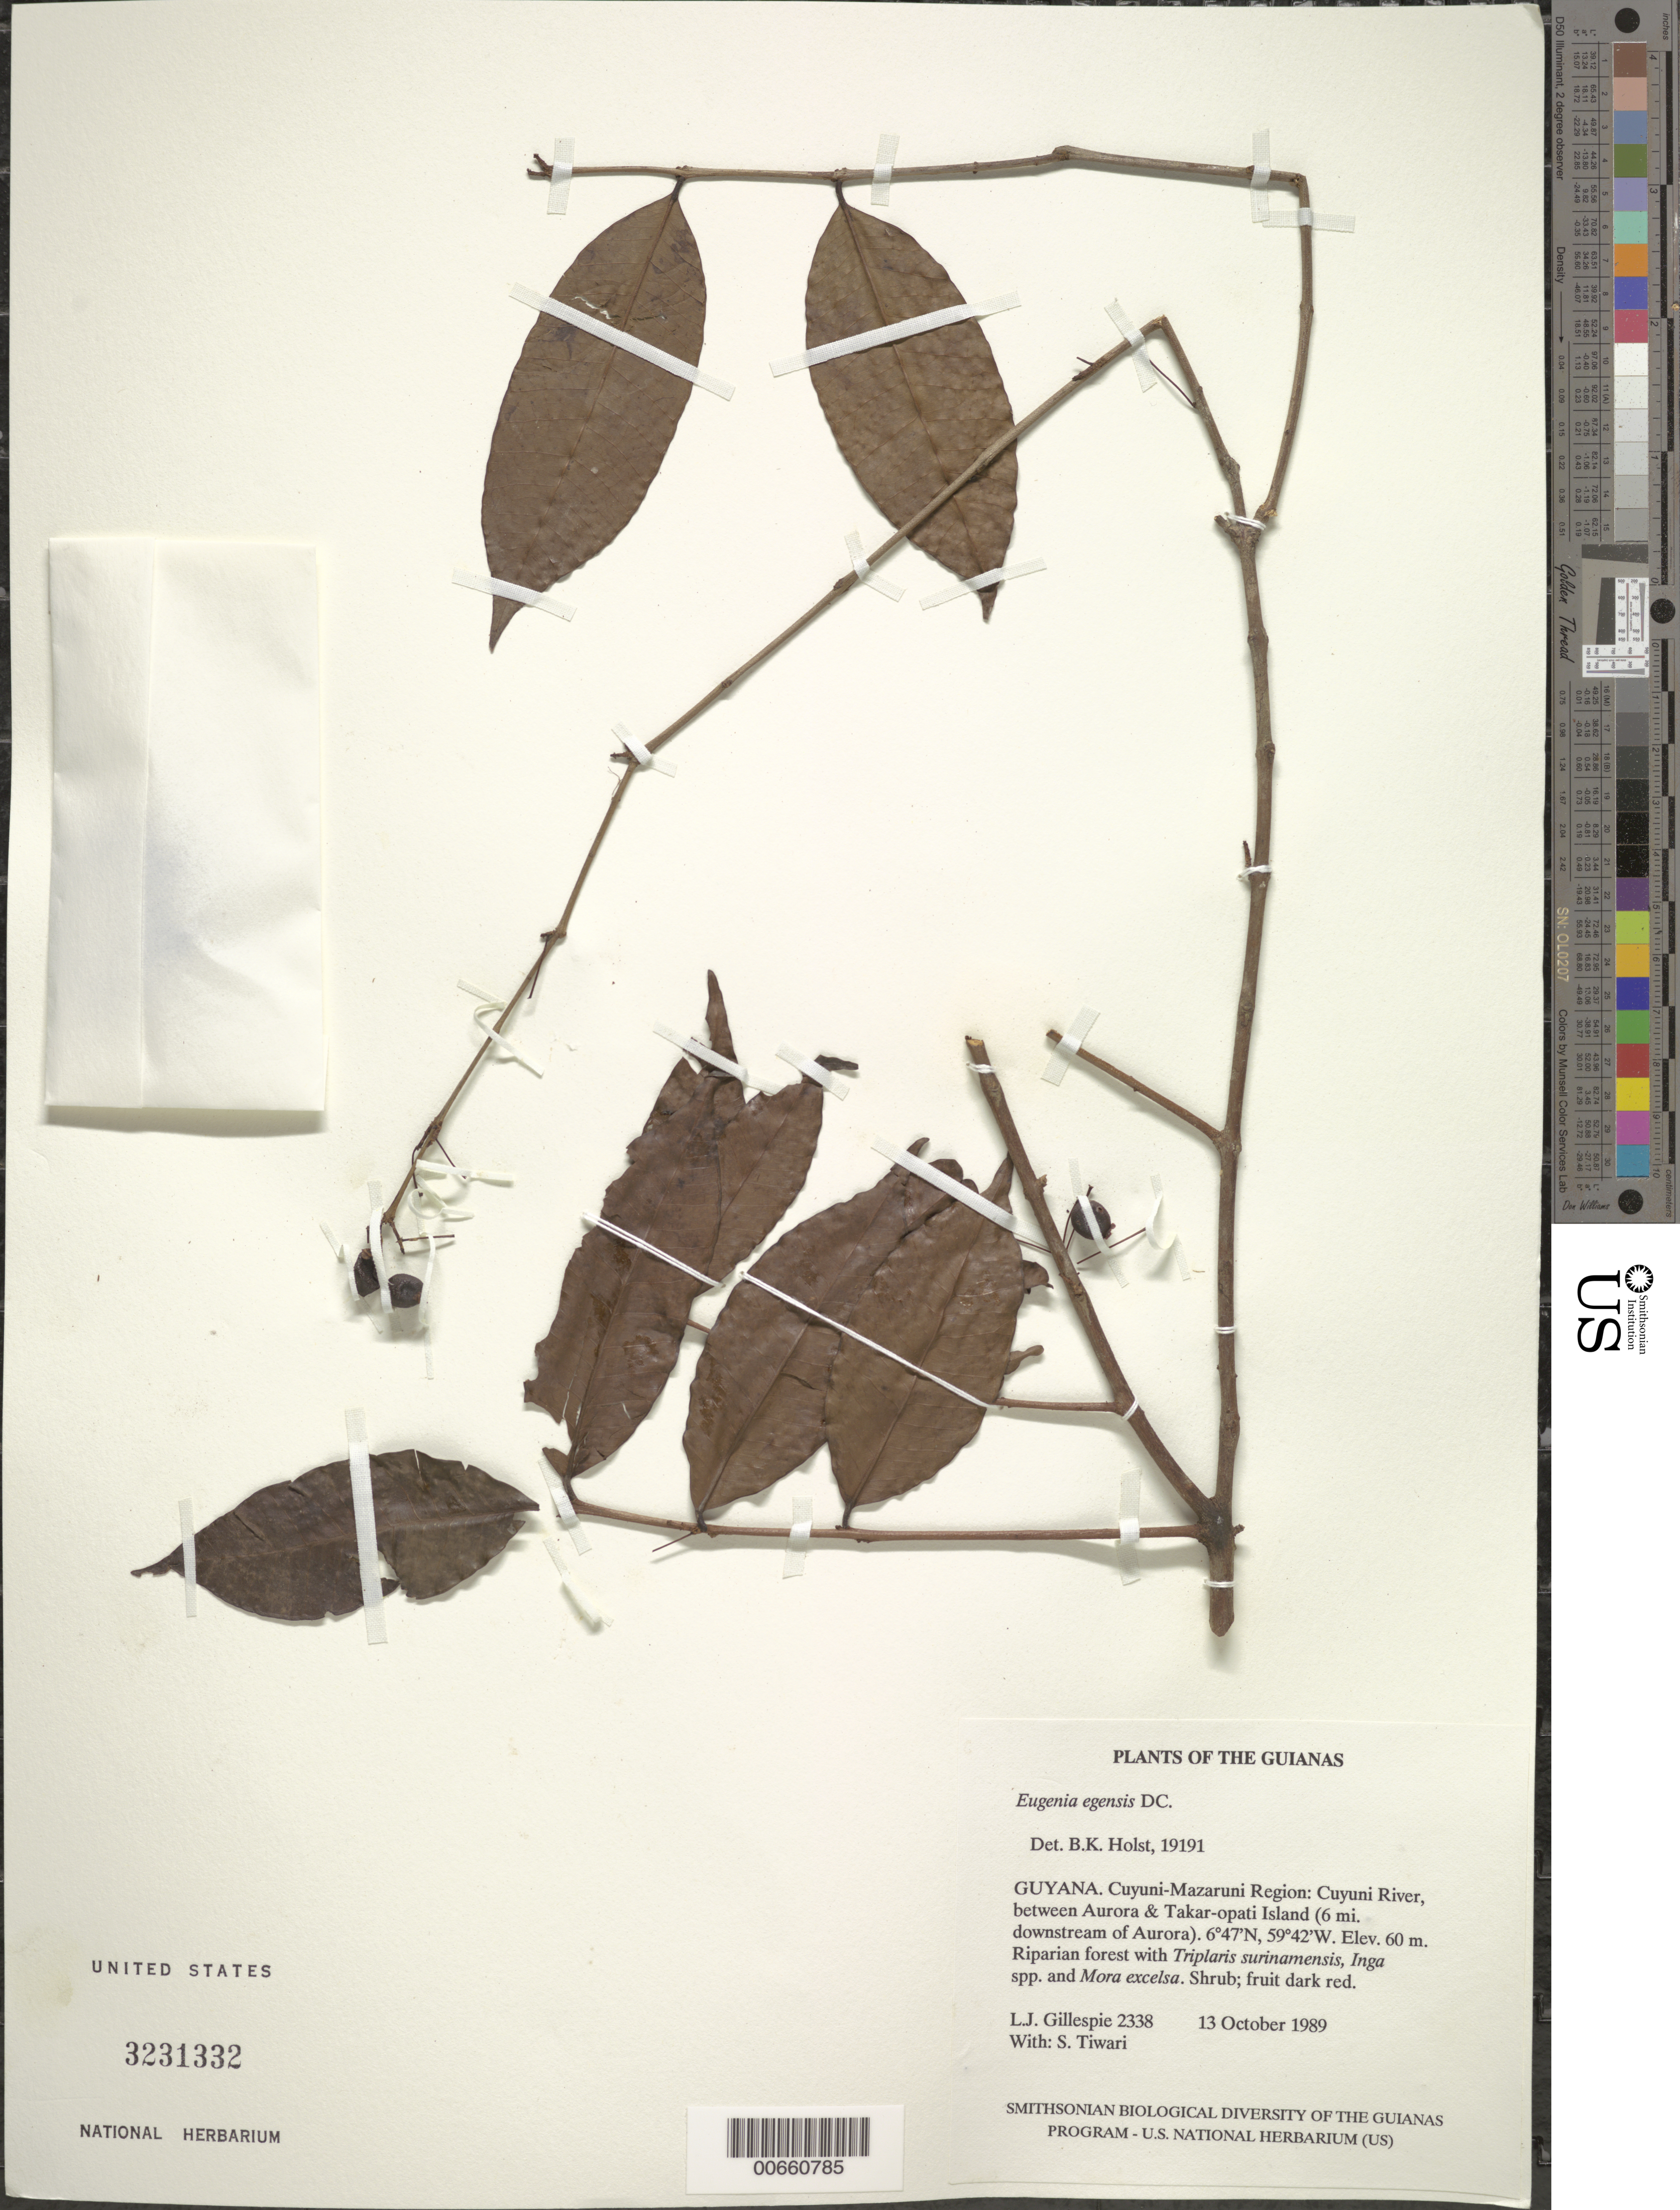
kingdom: Plantae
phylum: Tracheophyta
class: Magnoliopsida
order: Myrtales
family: Myrtaceae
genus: Eugenia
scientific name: Eugenia egensis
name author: DC.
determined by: Holst, Bruce K.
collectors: L. J. Gillespie & S. Tiwari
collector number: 2338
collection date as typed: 13 October 1989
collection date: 1989-10-13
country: Guyana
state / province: Cuyuni-Mazaruni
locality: Cuyuni River, between Aurora & Takar-opati Island (6 mi. downstream of Aurora)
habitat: Riparian forest with Triplaris surinamensis, Inga spp. and Mora excelsa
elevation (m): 60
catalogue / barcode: US 3231332